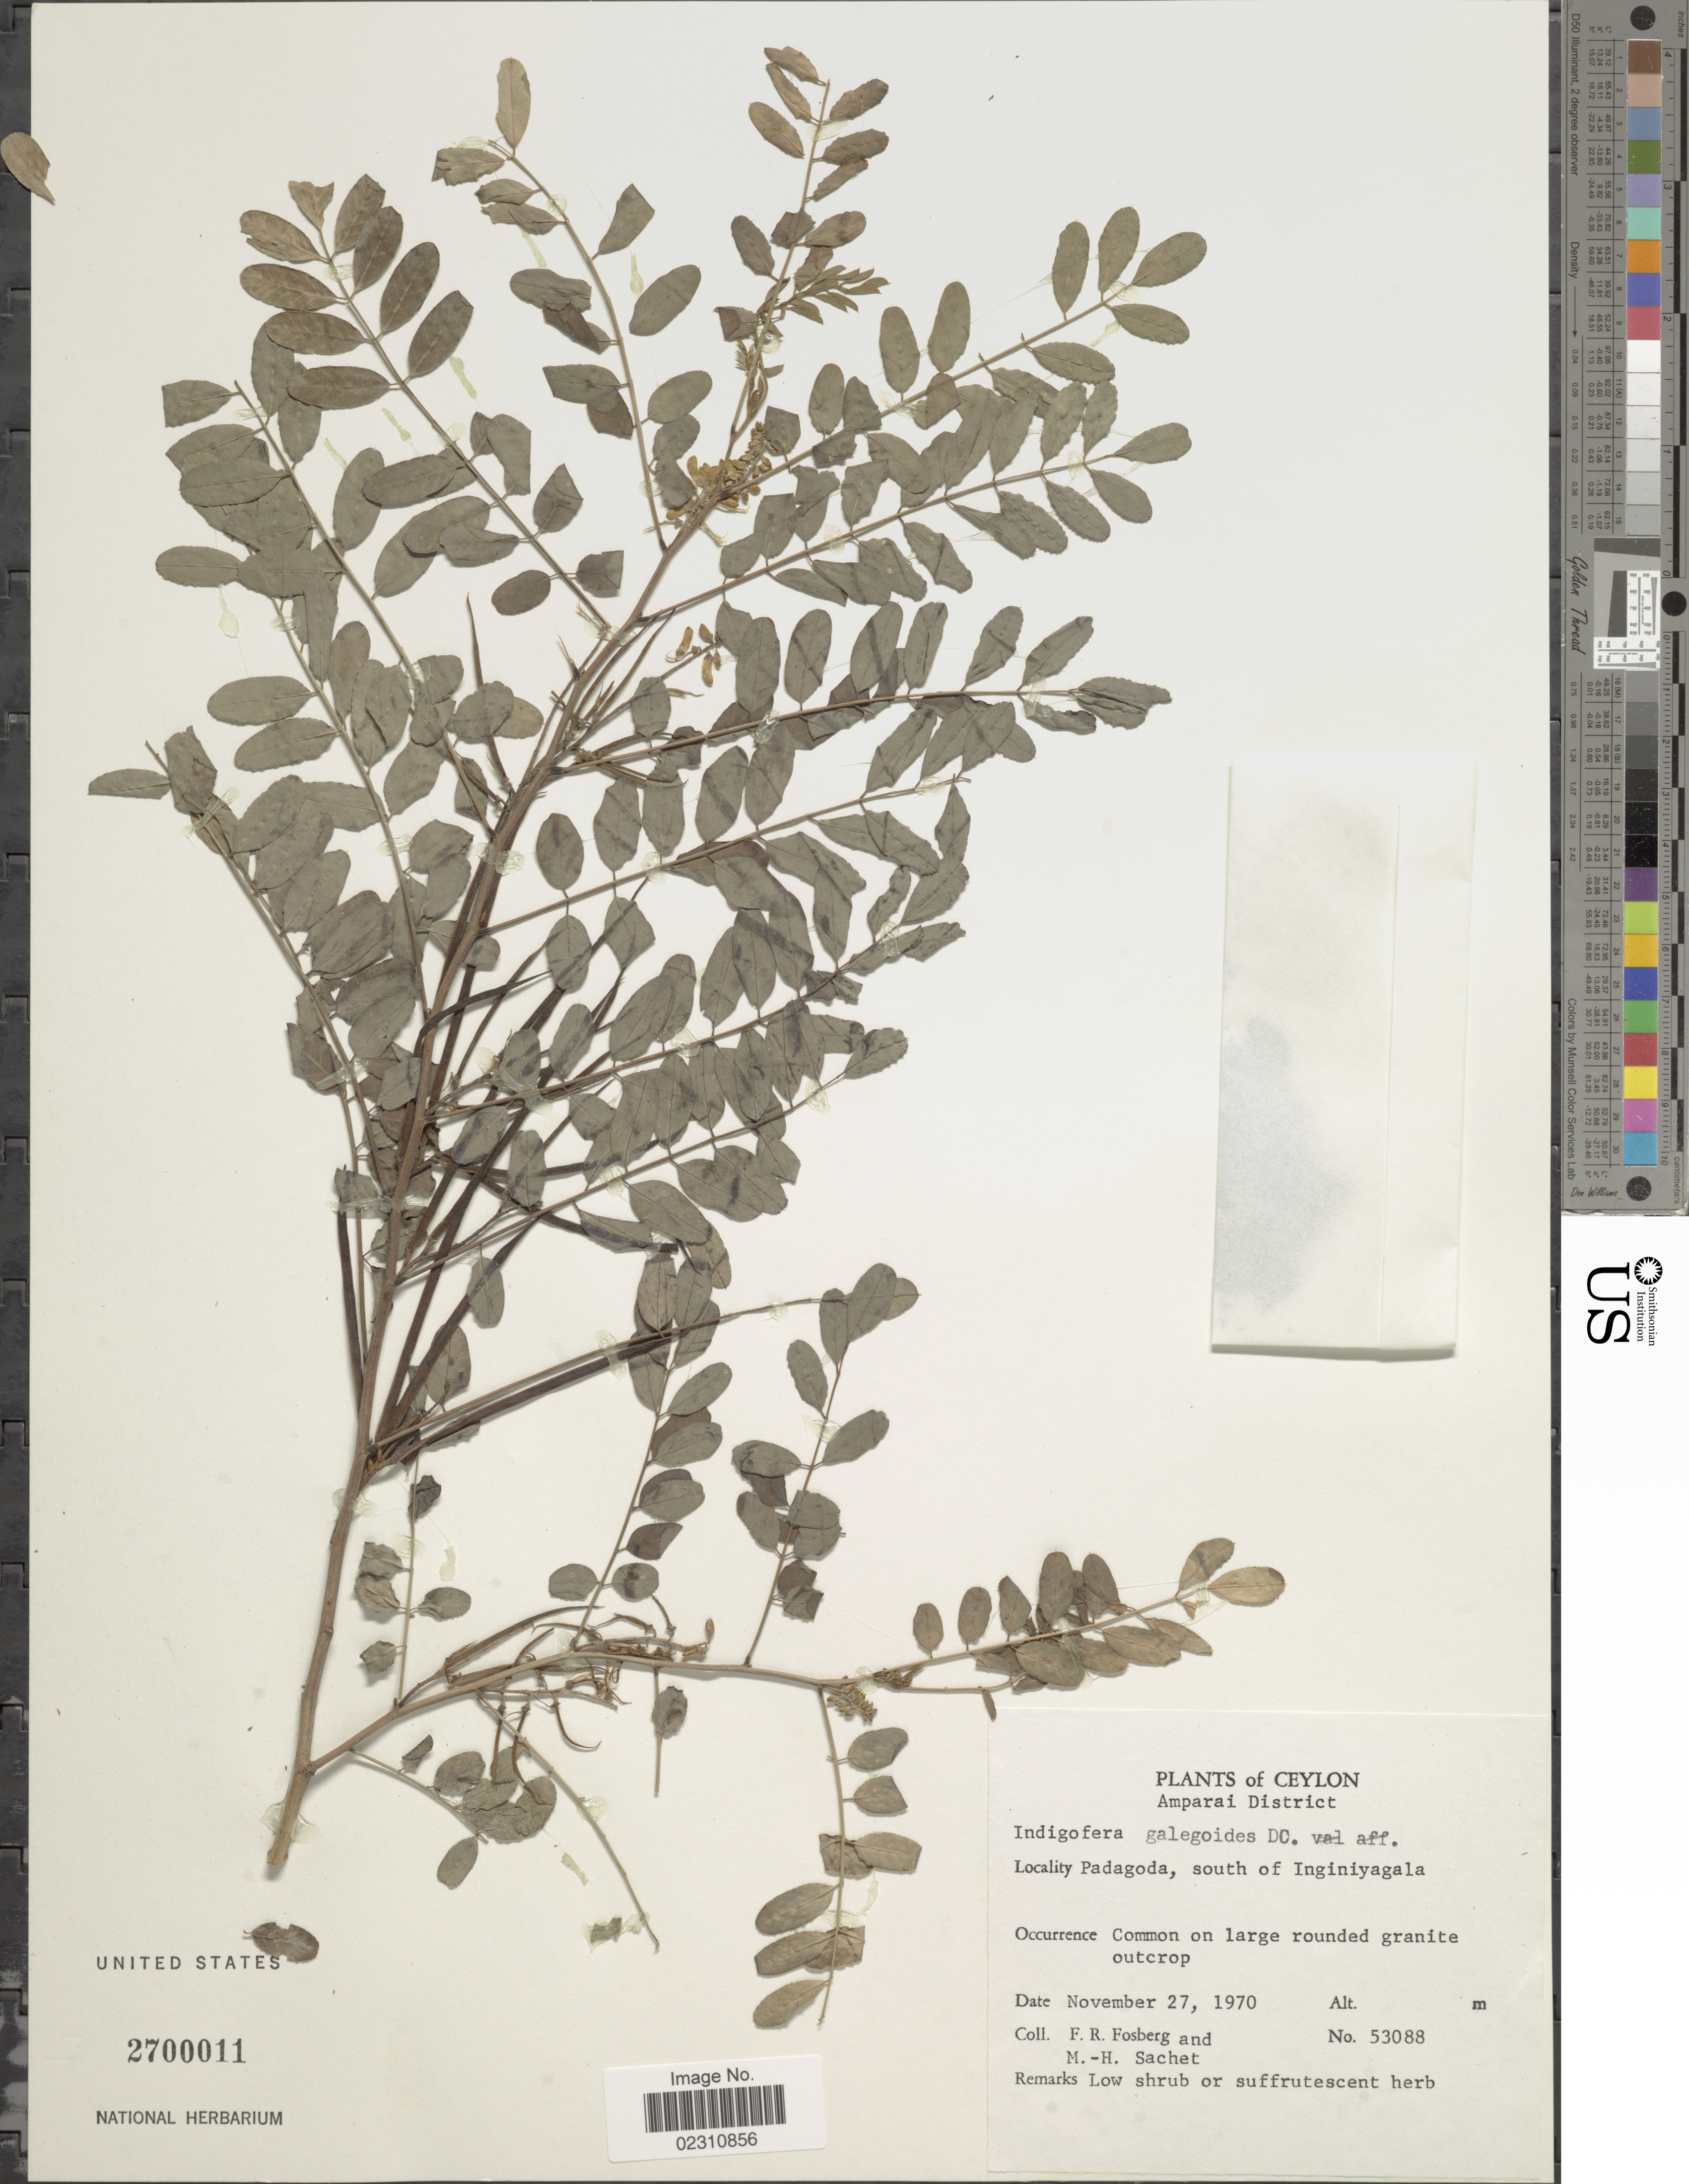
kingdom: Plantae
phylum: Tracheophyta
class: Magnoliopsida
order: Fabales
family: Fabaceae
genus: Indigofera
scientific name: Indigofera galegoides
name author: DC.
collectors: F. R. Fosberg & M.-H. Sachet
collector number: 53088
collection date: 1970-11-27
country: Sri Lanka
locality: Ceylon, Amparai District, Padagoda, south of Inginiyagala.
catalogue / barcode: US 2700011